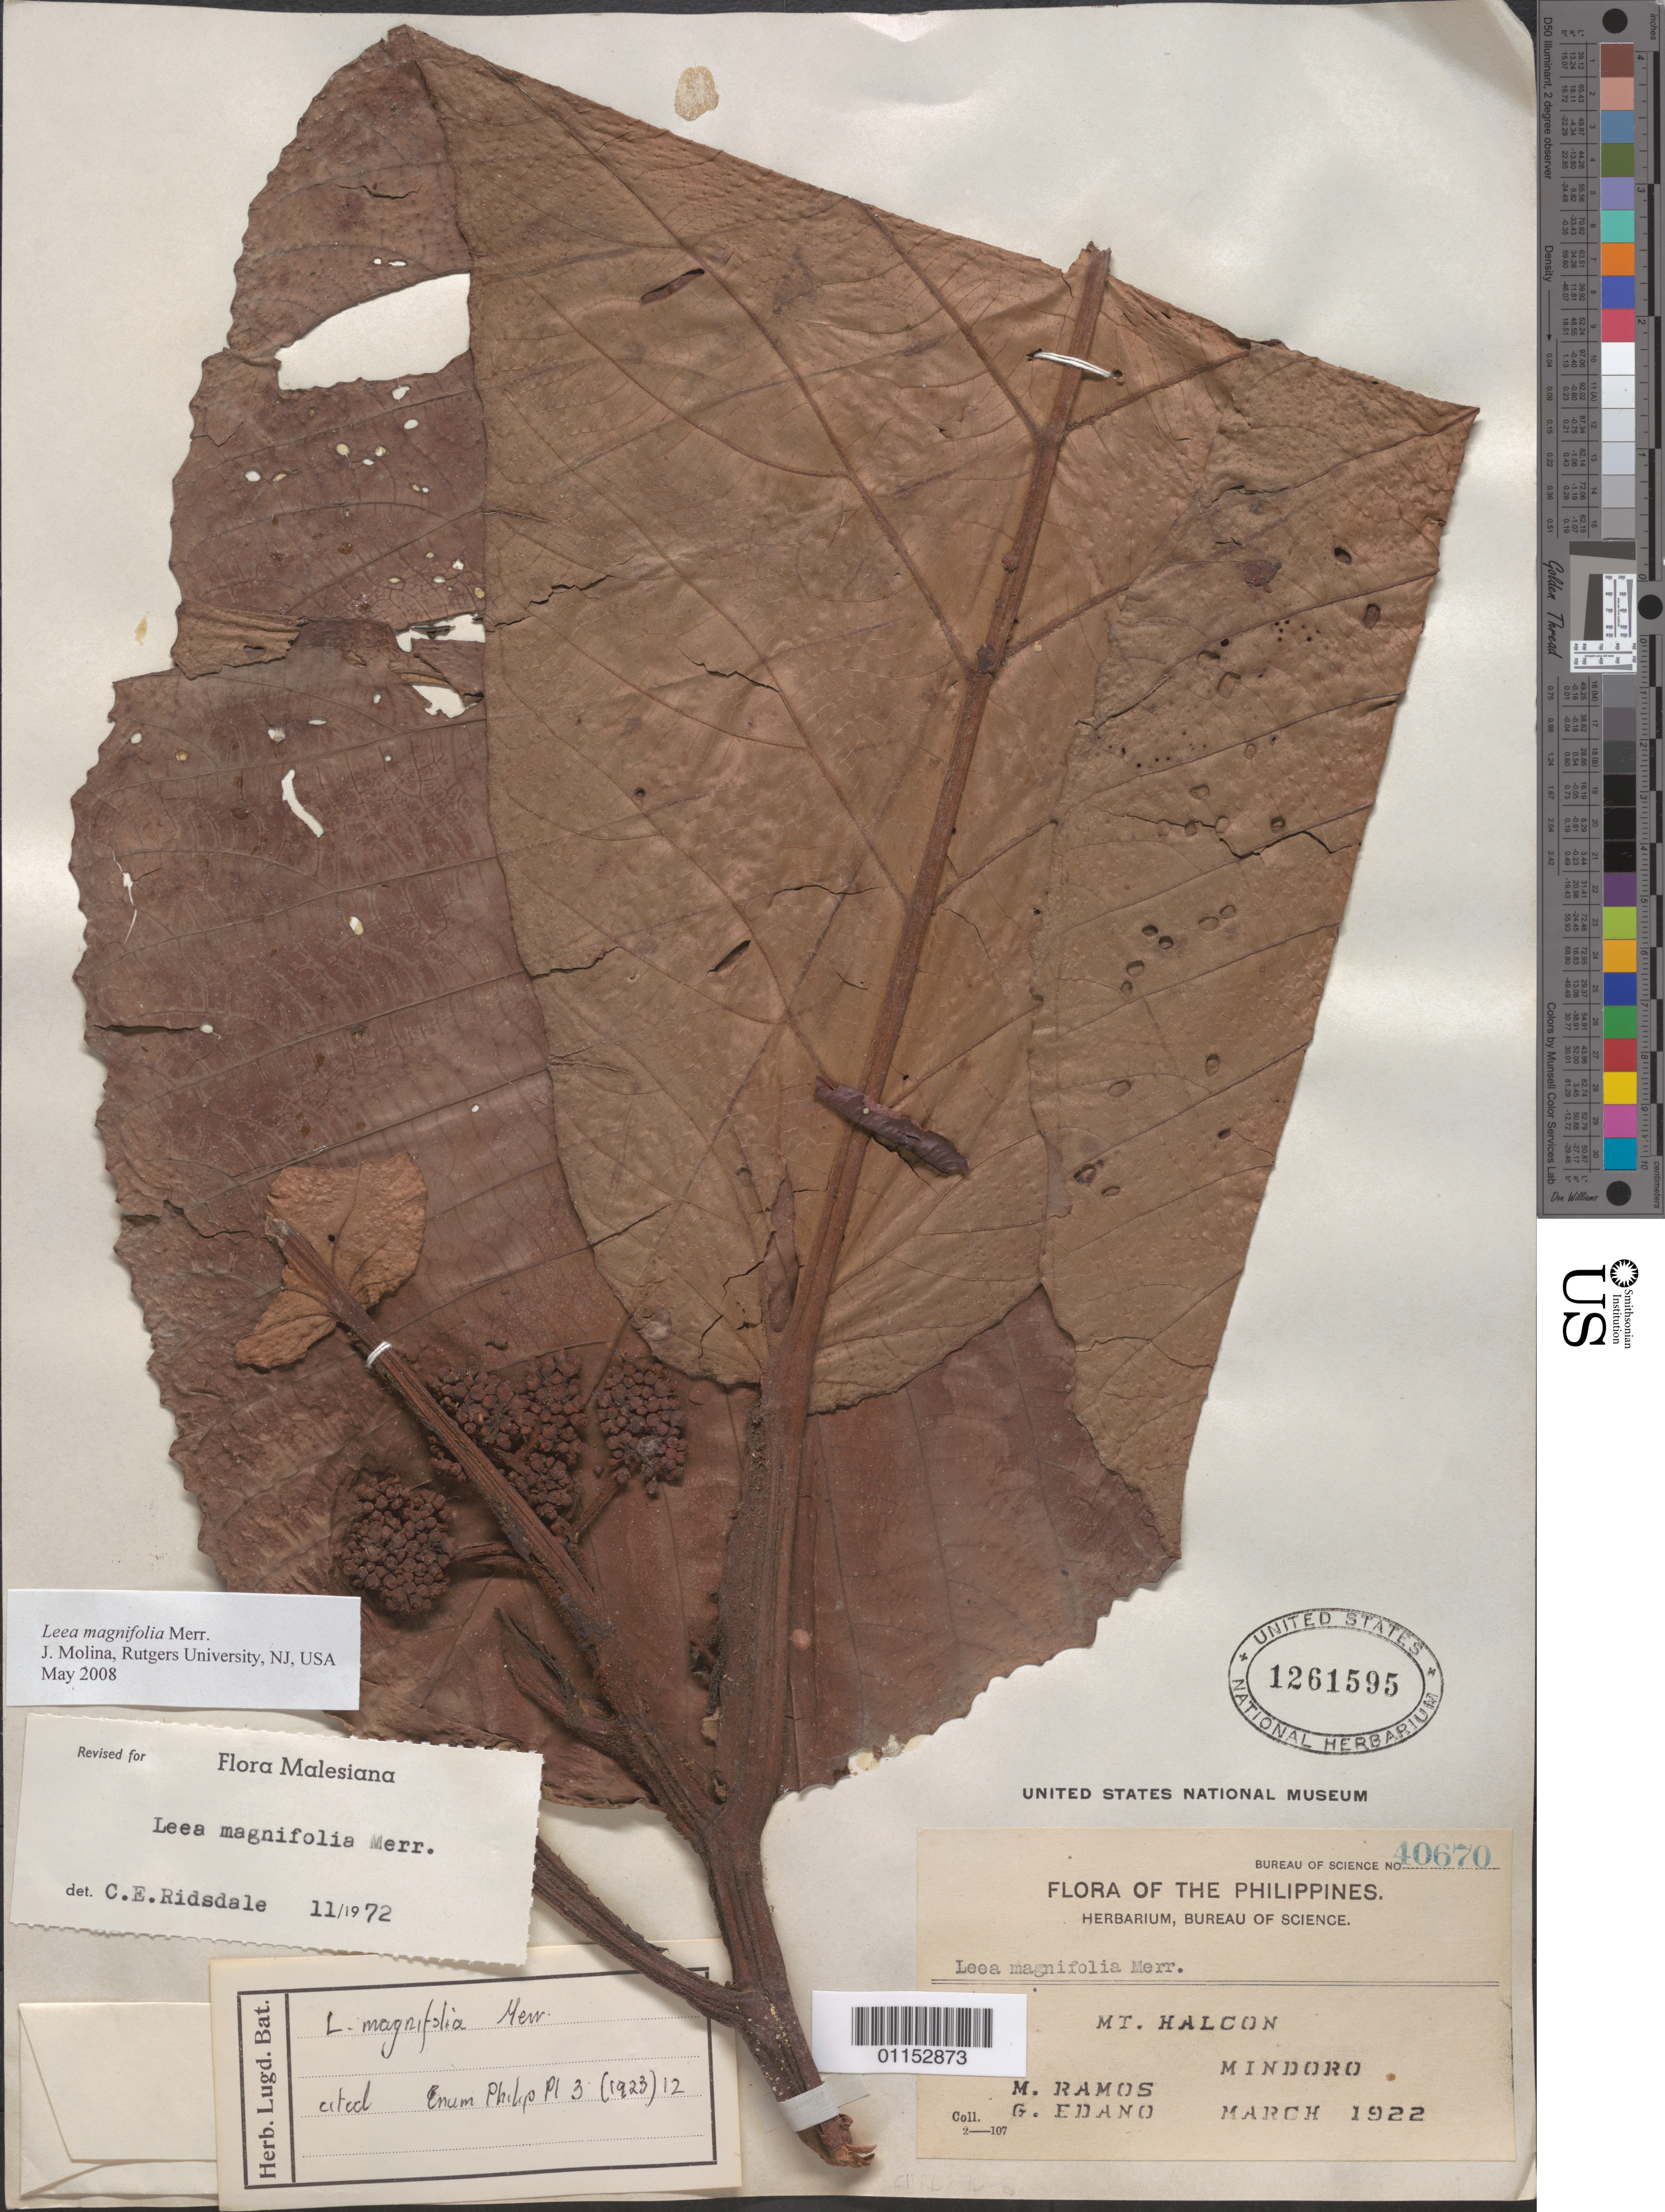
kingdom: Plantae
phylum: Tracheophyta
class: Magnoliopsida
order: Vitales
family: Vitaceae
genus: Leea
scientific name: Leea negrosensis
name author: Elmer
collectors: M. Ramos & G. Edaño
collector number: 40670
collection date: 1922-03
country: Philippines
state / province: Mimaropa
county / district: Mindoro Occidental / Mindoro Oriental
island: Mindoro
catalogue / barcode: US 1261595